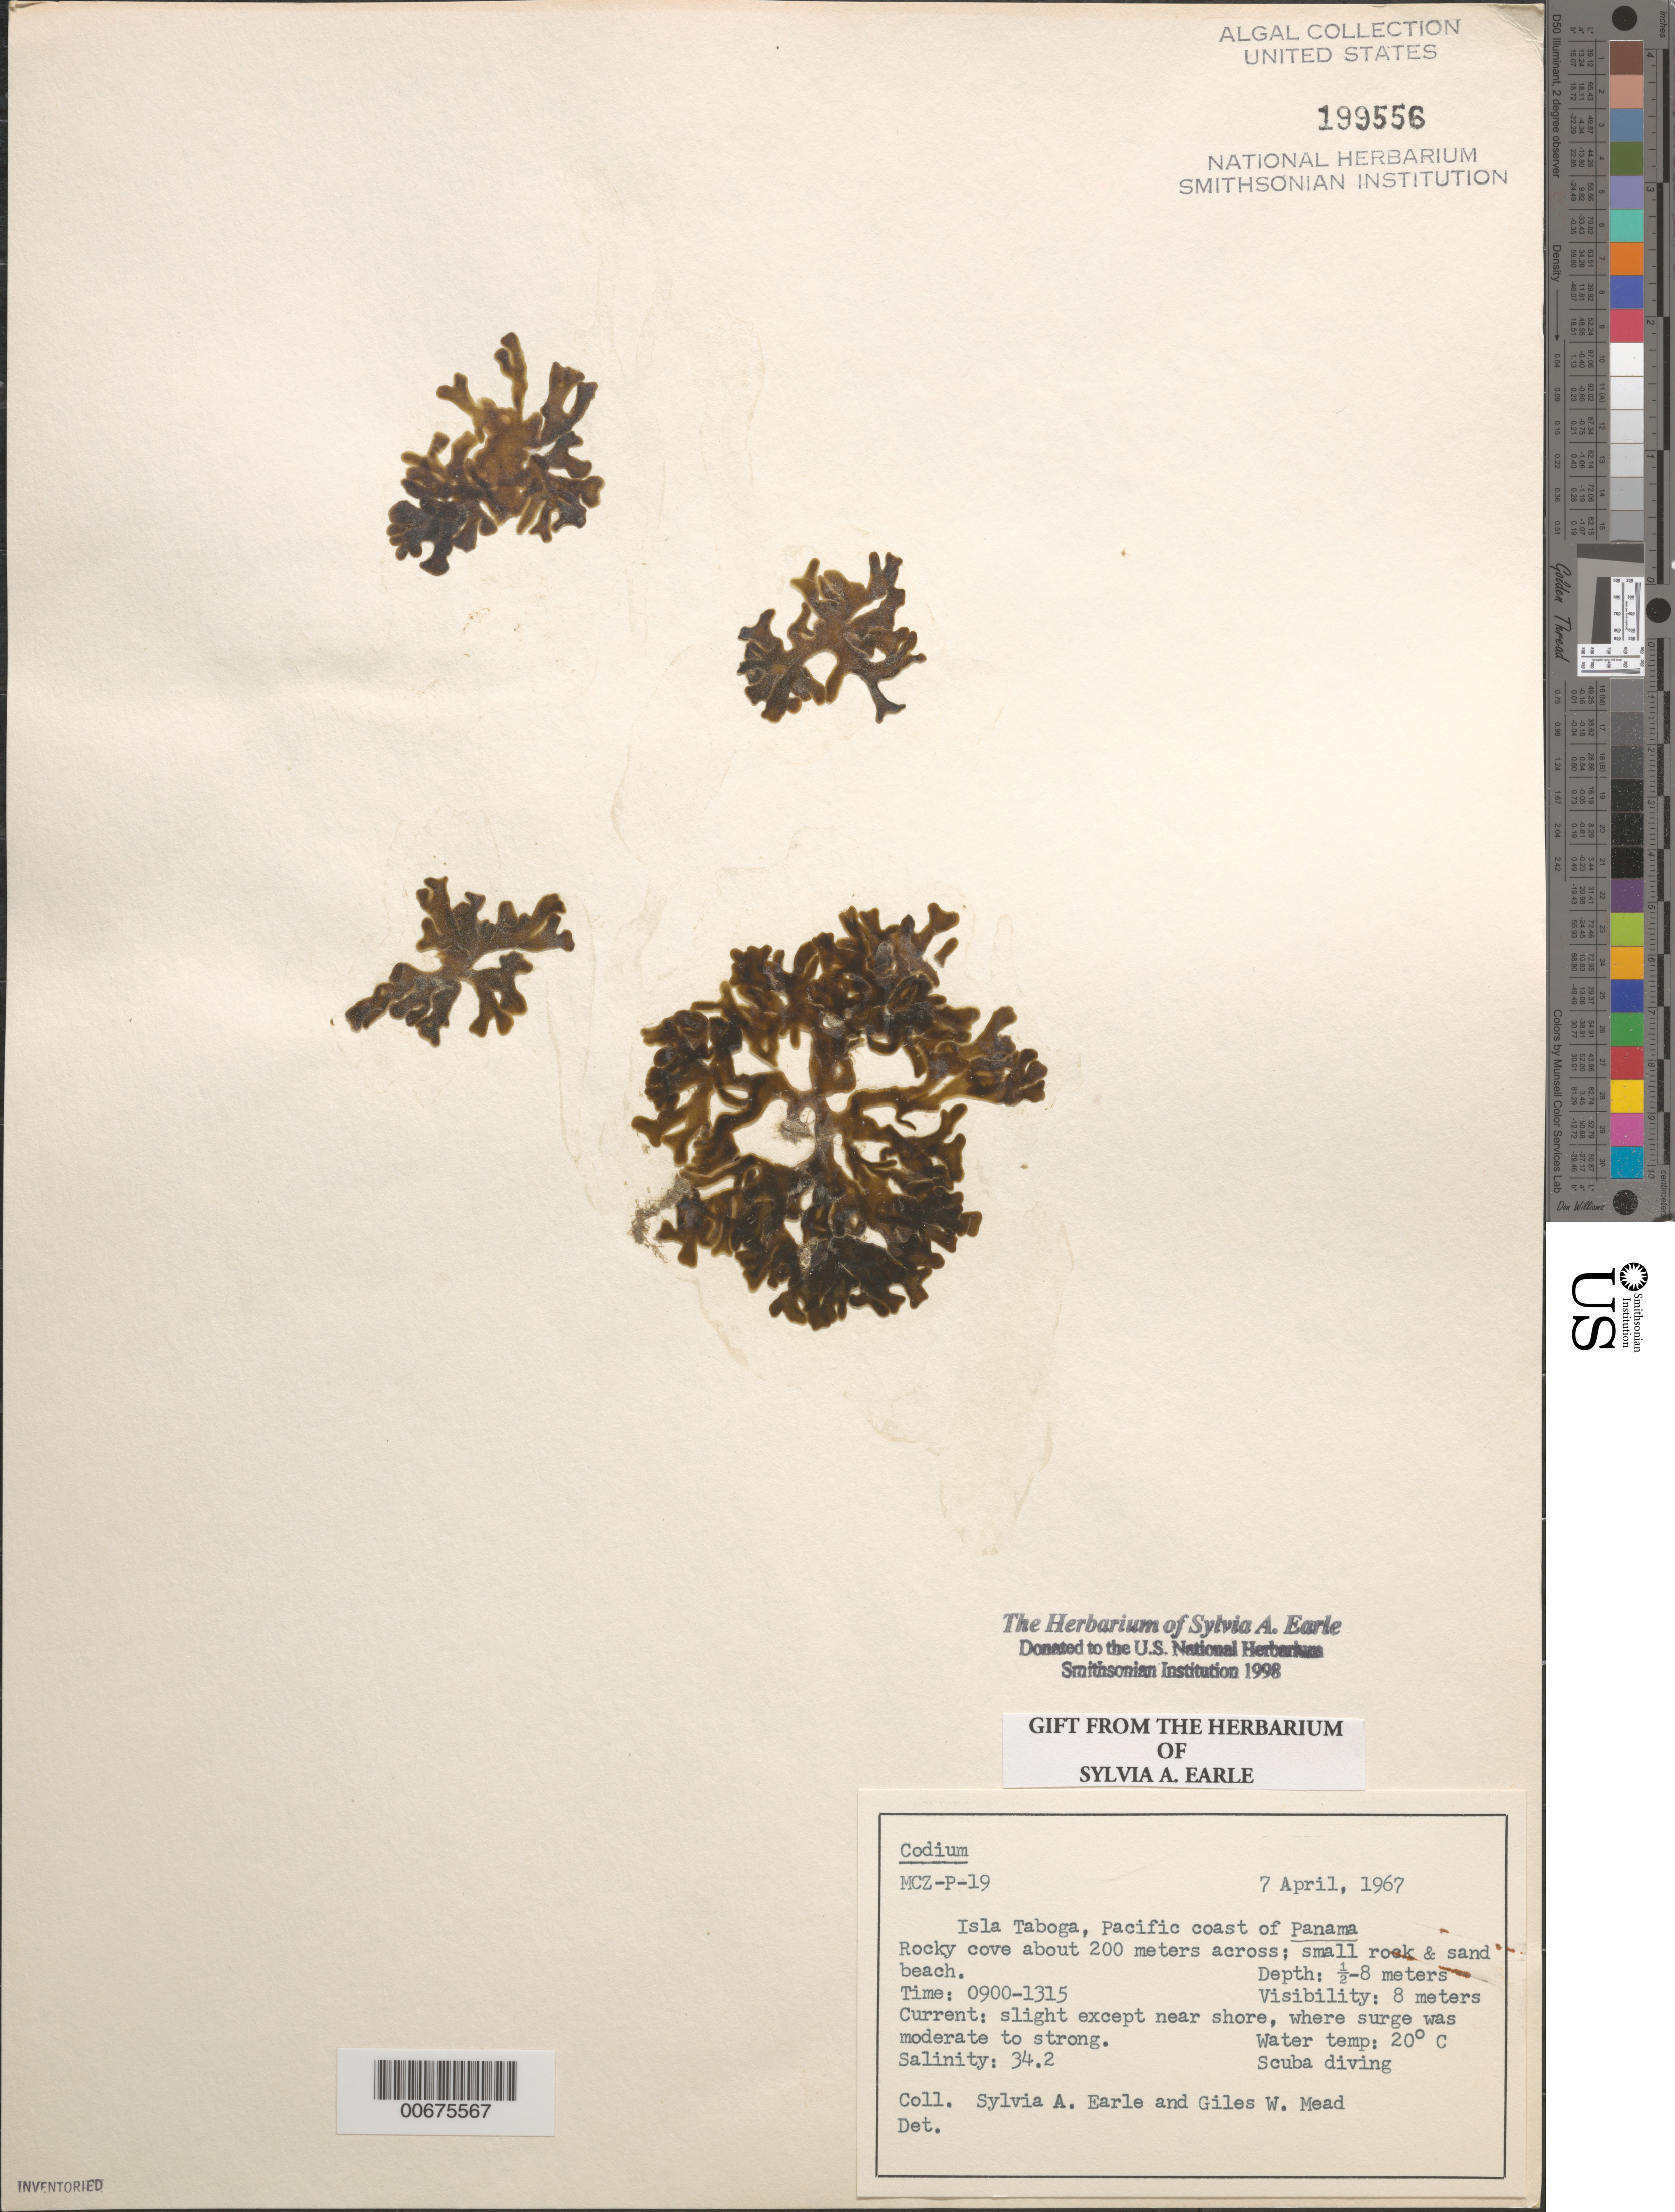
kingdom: Plantae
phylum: Chlorophyta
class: Ulvophyceae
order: Bryopsidales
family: Codiaceae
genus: Codium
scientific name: Codium sp.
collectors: S. A. Earle & G. W. Mead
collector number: MCZ-P-19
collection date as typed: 07 Apr 1967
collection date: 1967-04-07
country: Panama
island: Taboga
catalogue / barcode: US 199556